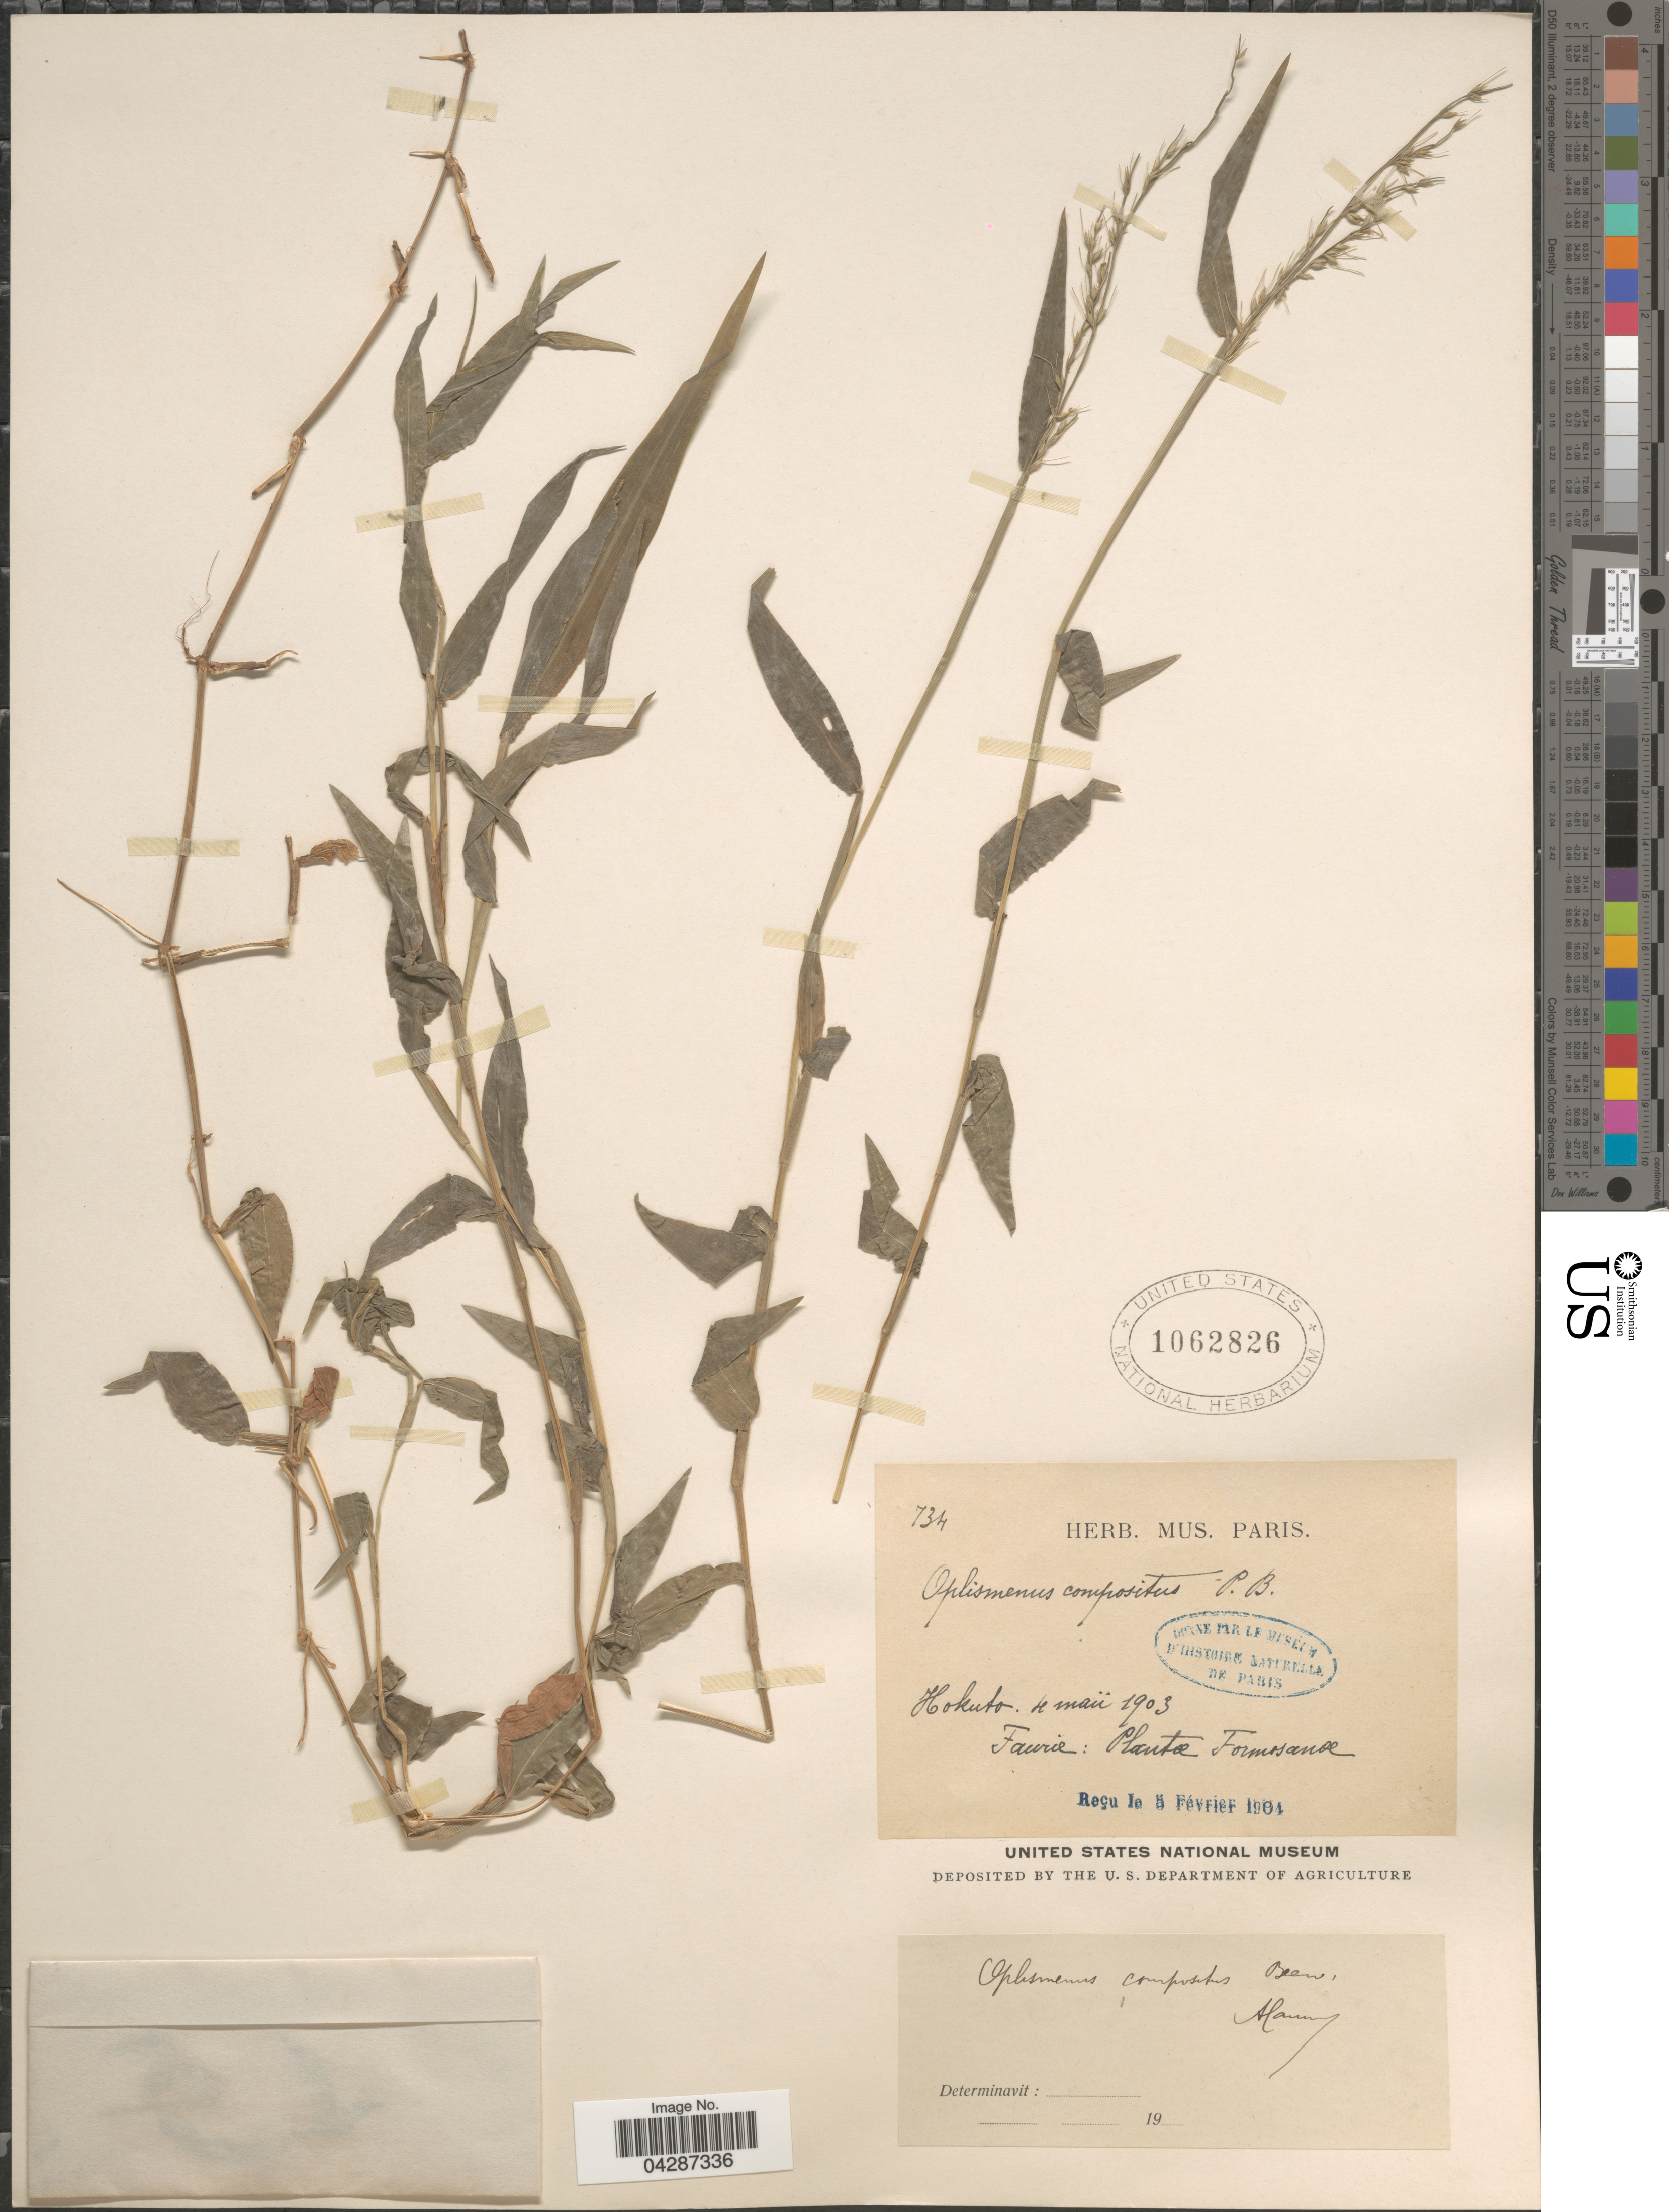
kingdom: Plantae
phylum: Tracheophyta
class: Liliopsida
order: Poales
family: Poaceae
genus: Oplismenus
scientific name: Oplismenus compositus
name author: (L.) P. Beauv.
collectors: -. Faurie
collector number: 734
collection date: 1903-05-04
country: Taiwan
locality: Hokuto. Formosanse.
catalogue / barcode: US 1062826